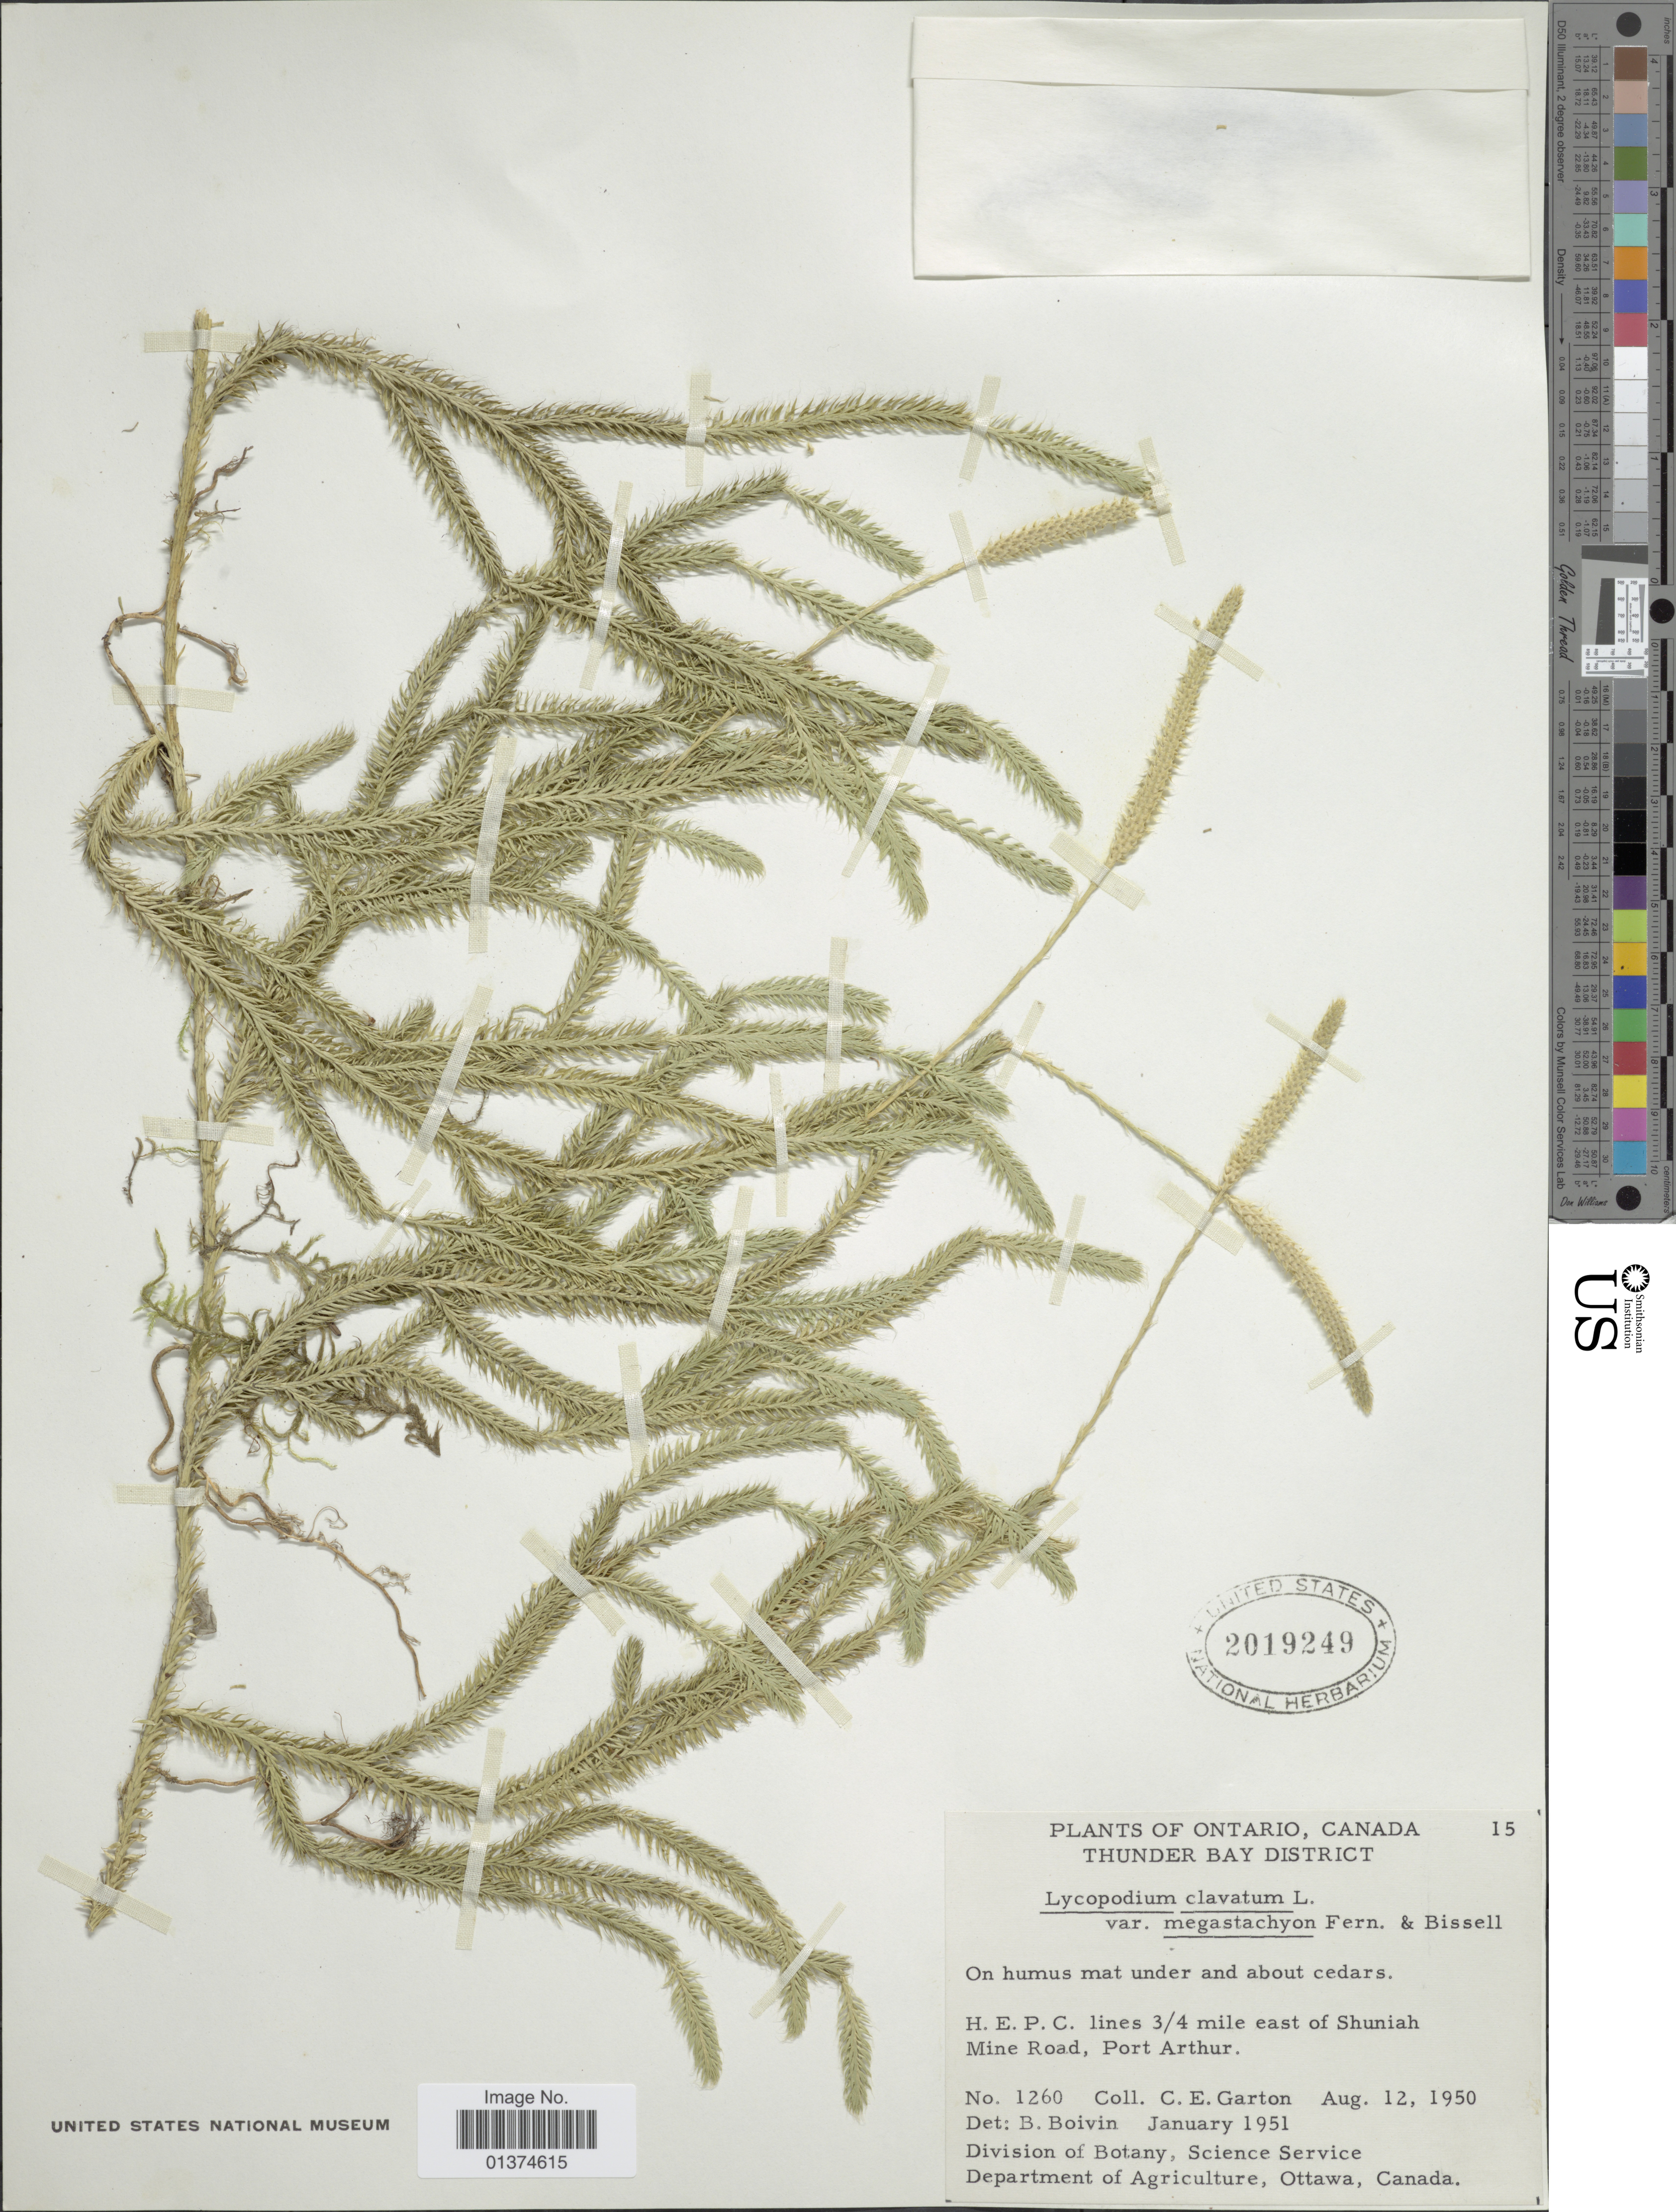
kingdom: Plantae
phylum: Tracheophyta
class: Lycopodiopsida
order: Lycopodiales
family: Lycopodiaceae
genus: Lycopodium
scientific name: Lycopodium clavatum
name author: L.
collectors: C. E. Garton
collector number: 1260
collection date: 1950-08-12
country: Canada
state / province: Ontario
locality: Thunder Bay District, H.E.P.C. lines ¾ mile east of Shuniah Mine Road, Port Arthur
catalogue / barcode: US 2019249